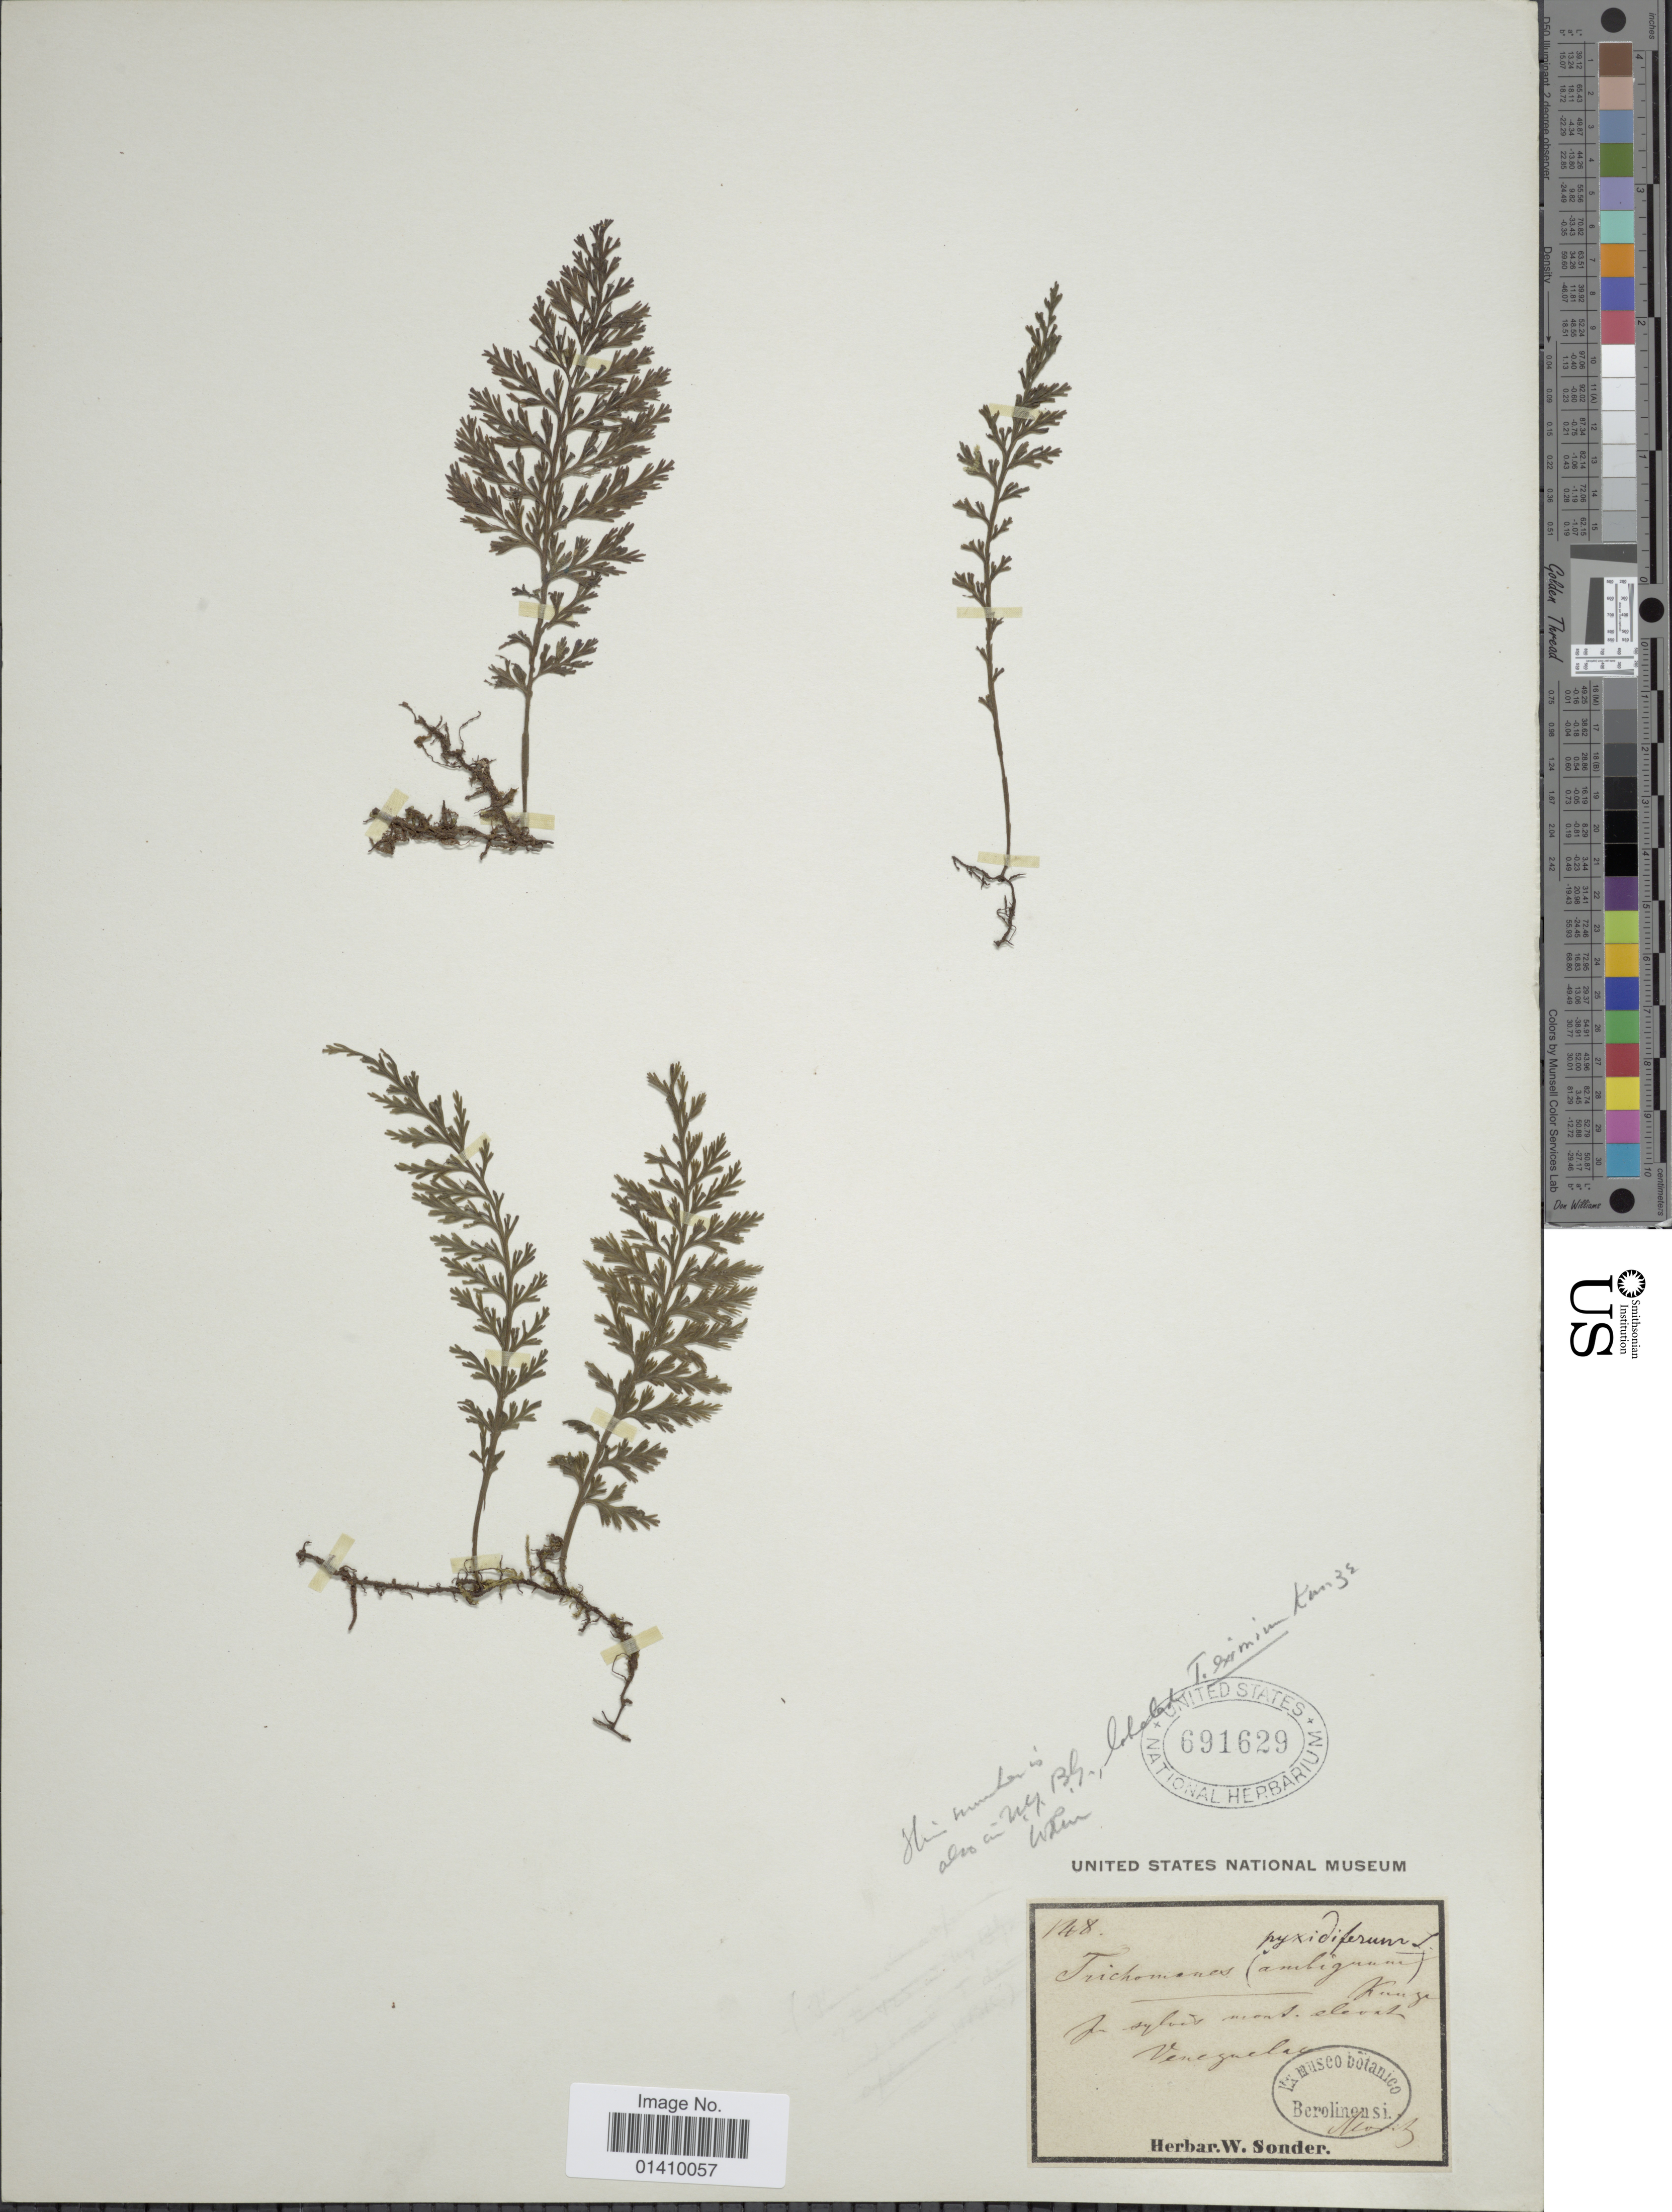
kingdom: Plantae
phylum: Tracheophyta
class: Polypodiopsida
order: Hymenophyllales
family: Hymenophyllaceae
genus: Polyphlebium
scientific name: Polyphlebium diaphanum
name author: (Kunth) Ebihara & Dubuisson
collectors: ex herb. W. Sonder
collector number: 148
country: Venezuela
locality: In sylvis mont elevat Venezuela [interpreted]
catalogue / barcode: US 691629